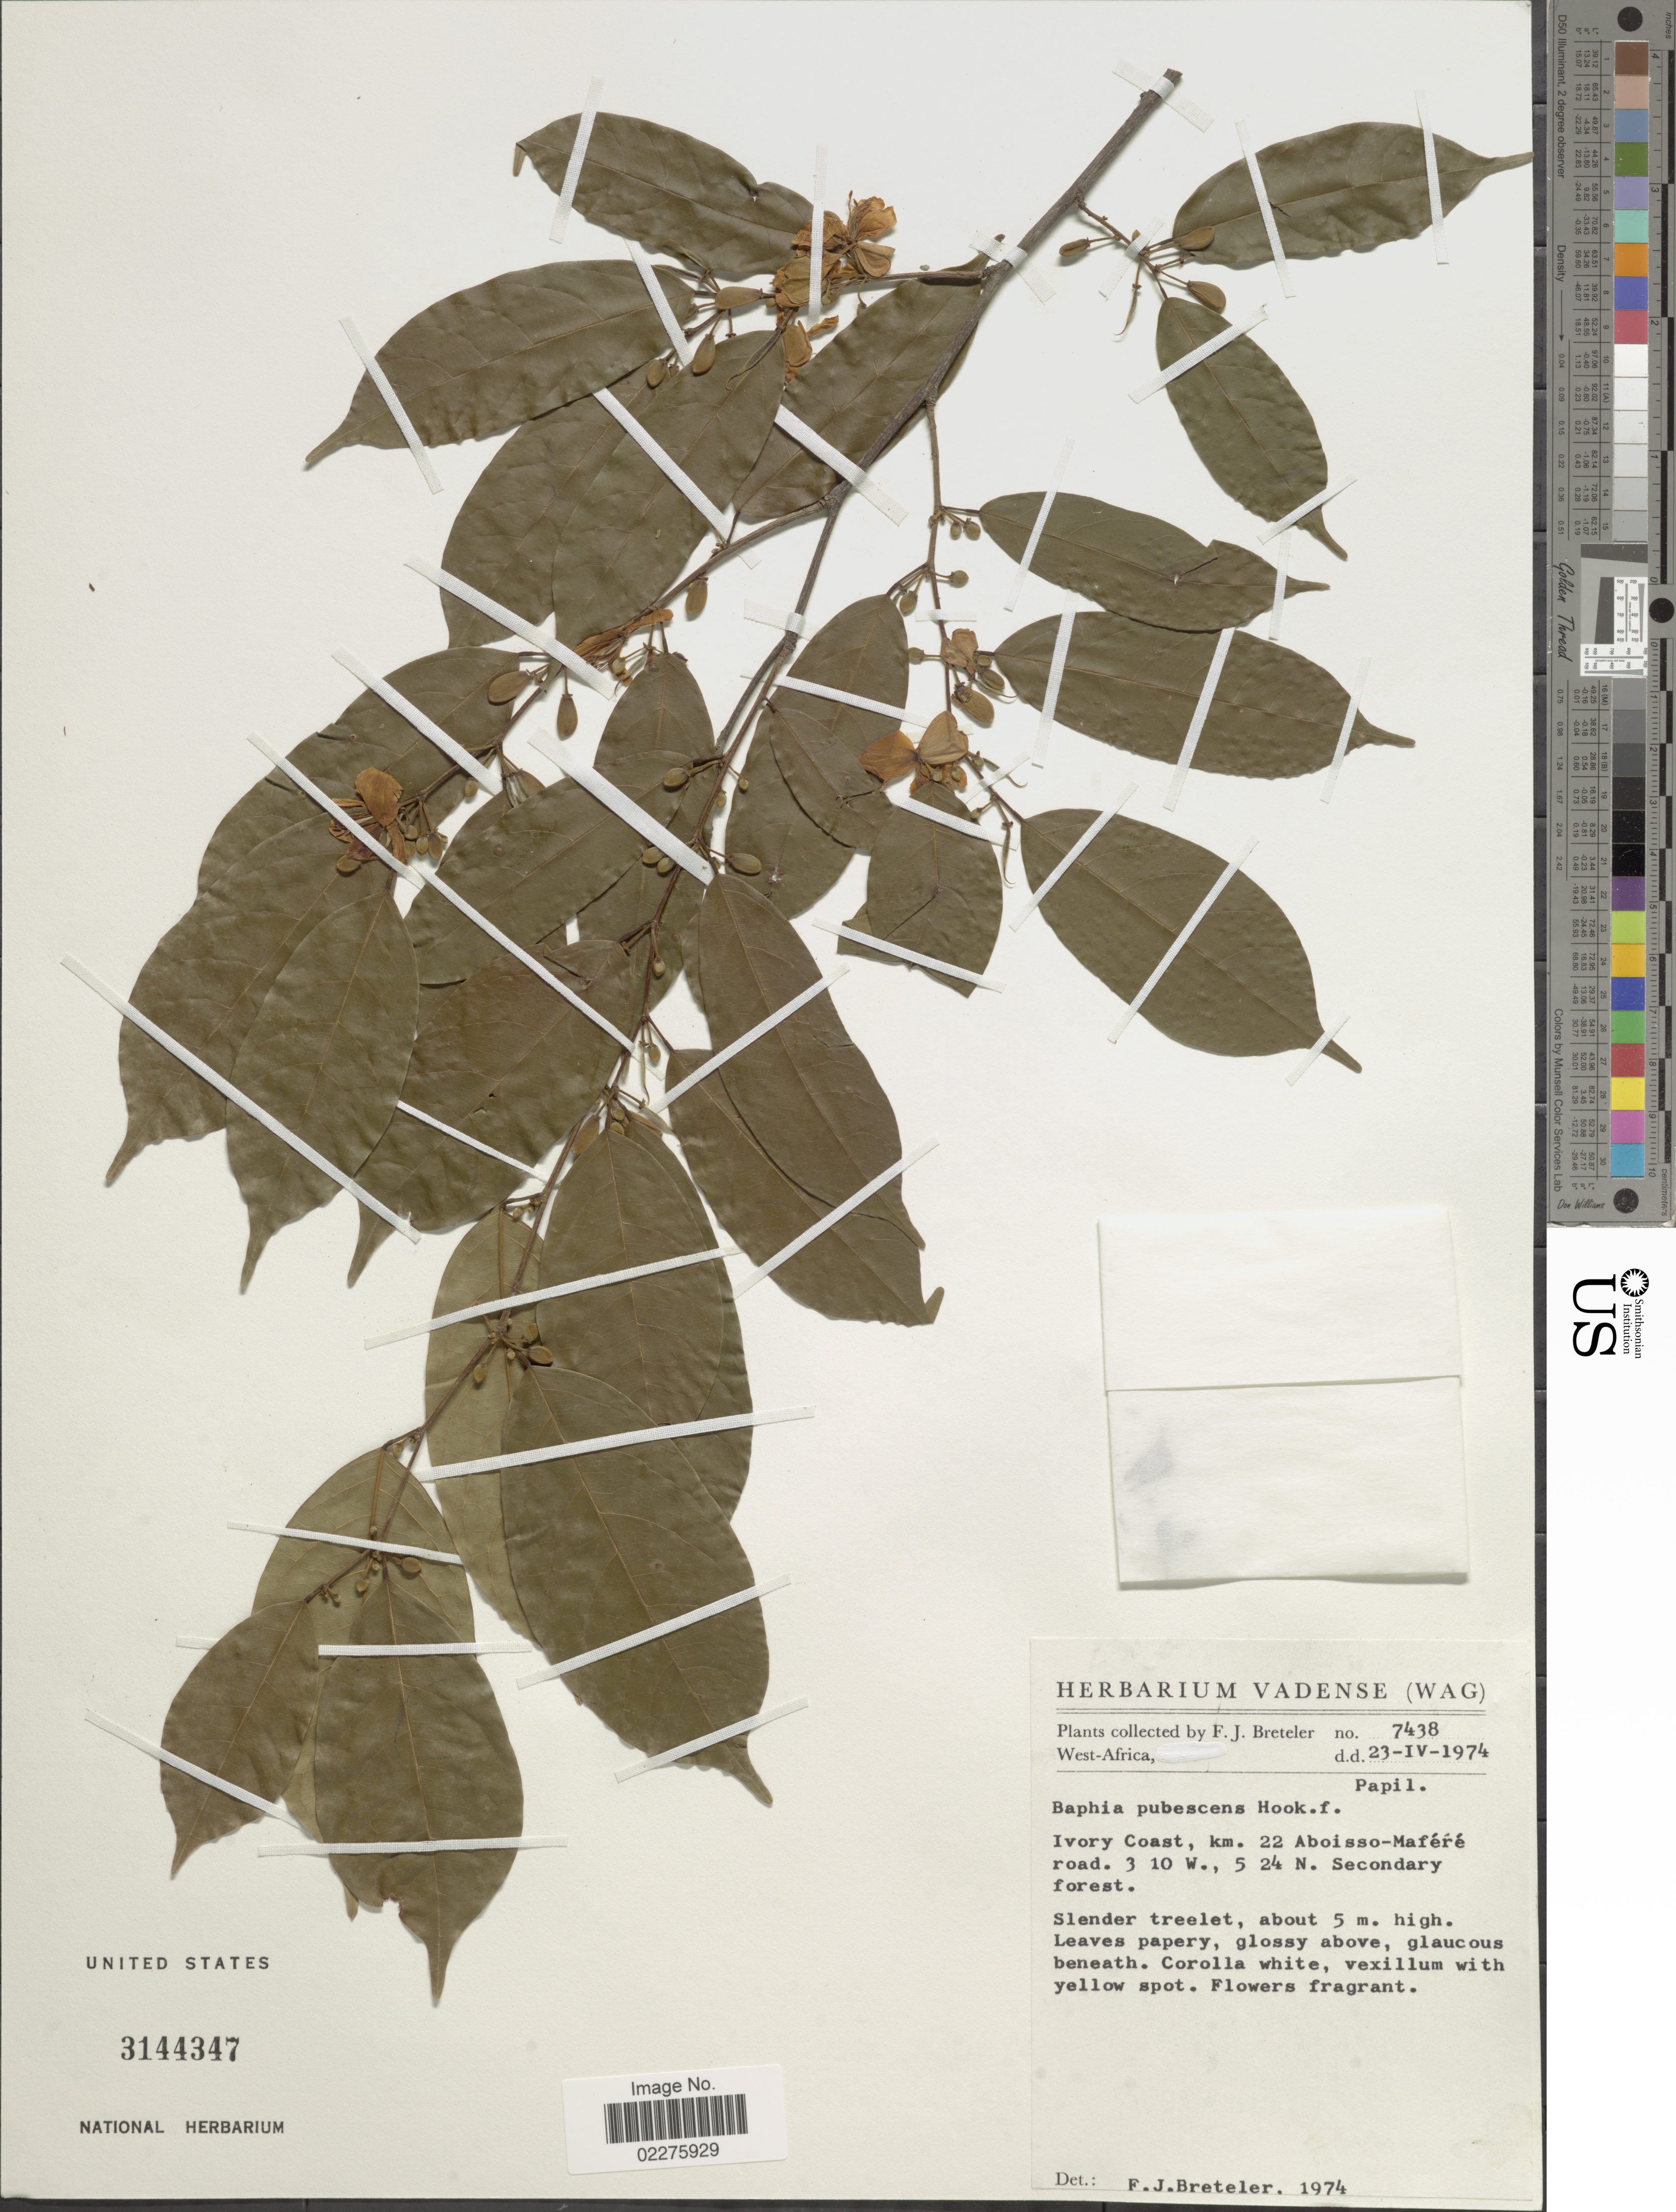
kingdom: Plantae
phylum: Tracheophyta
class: Magnoliopsida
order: Fabales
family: Fabaceae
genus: Baphia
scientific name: Baphia pubescens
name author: Hook. f.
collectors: F. J. Breteler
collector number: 7438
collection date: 1974-04-23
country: Ivory Coast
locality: West-Africa, km 22 Aboisso-Maferre road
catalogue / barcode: US 3144347